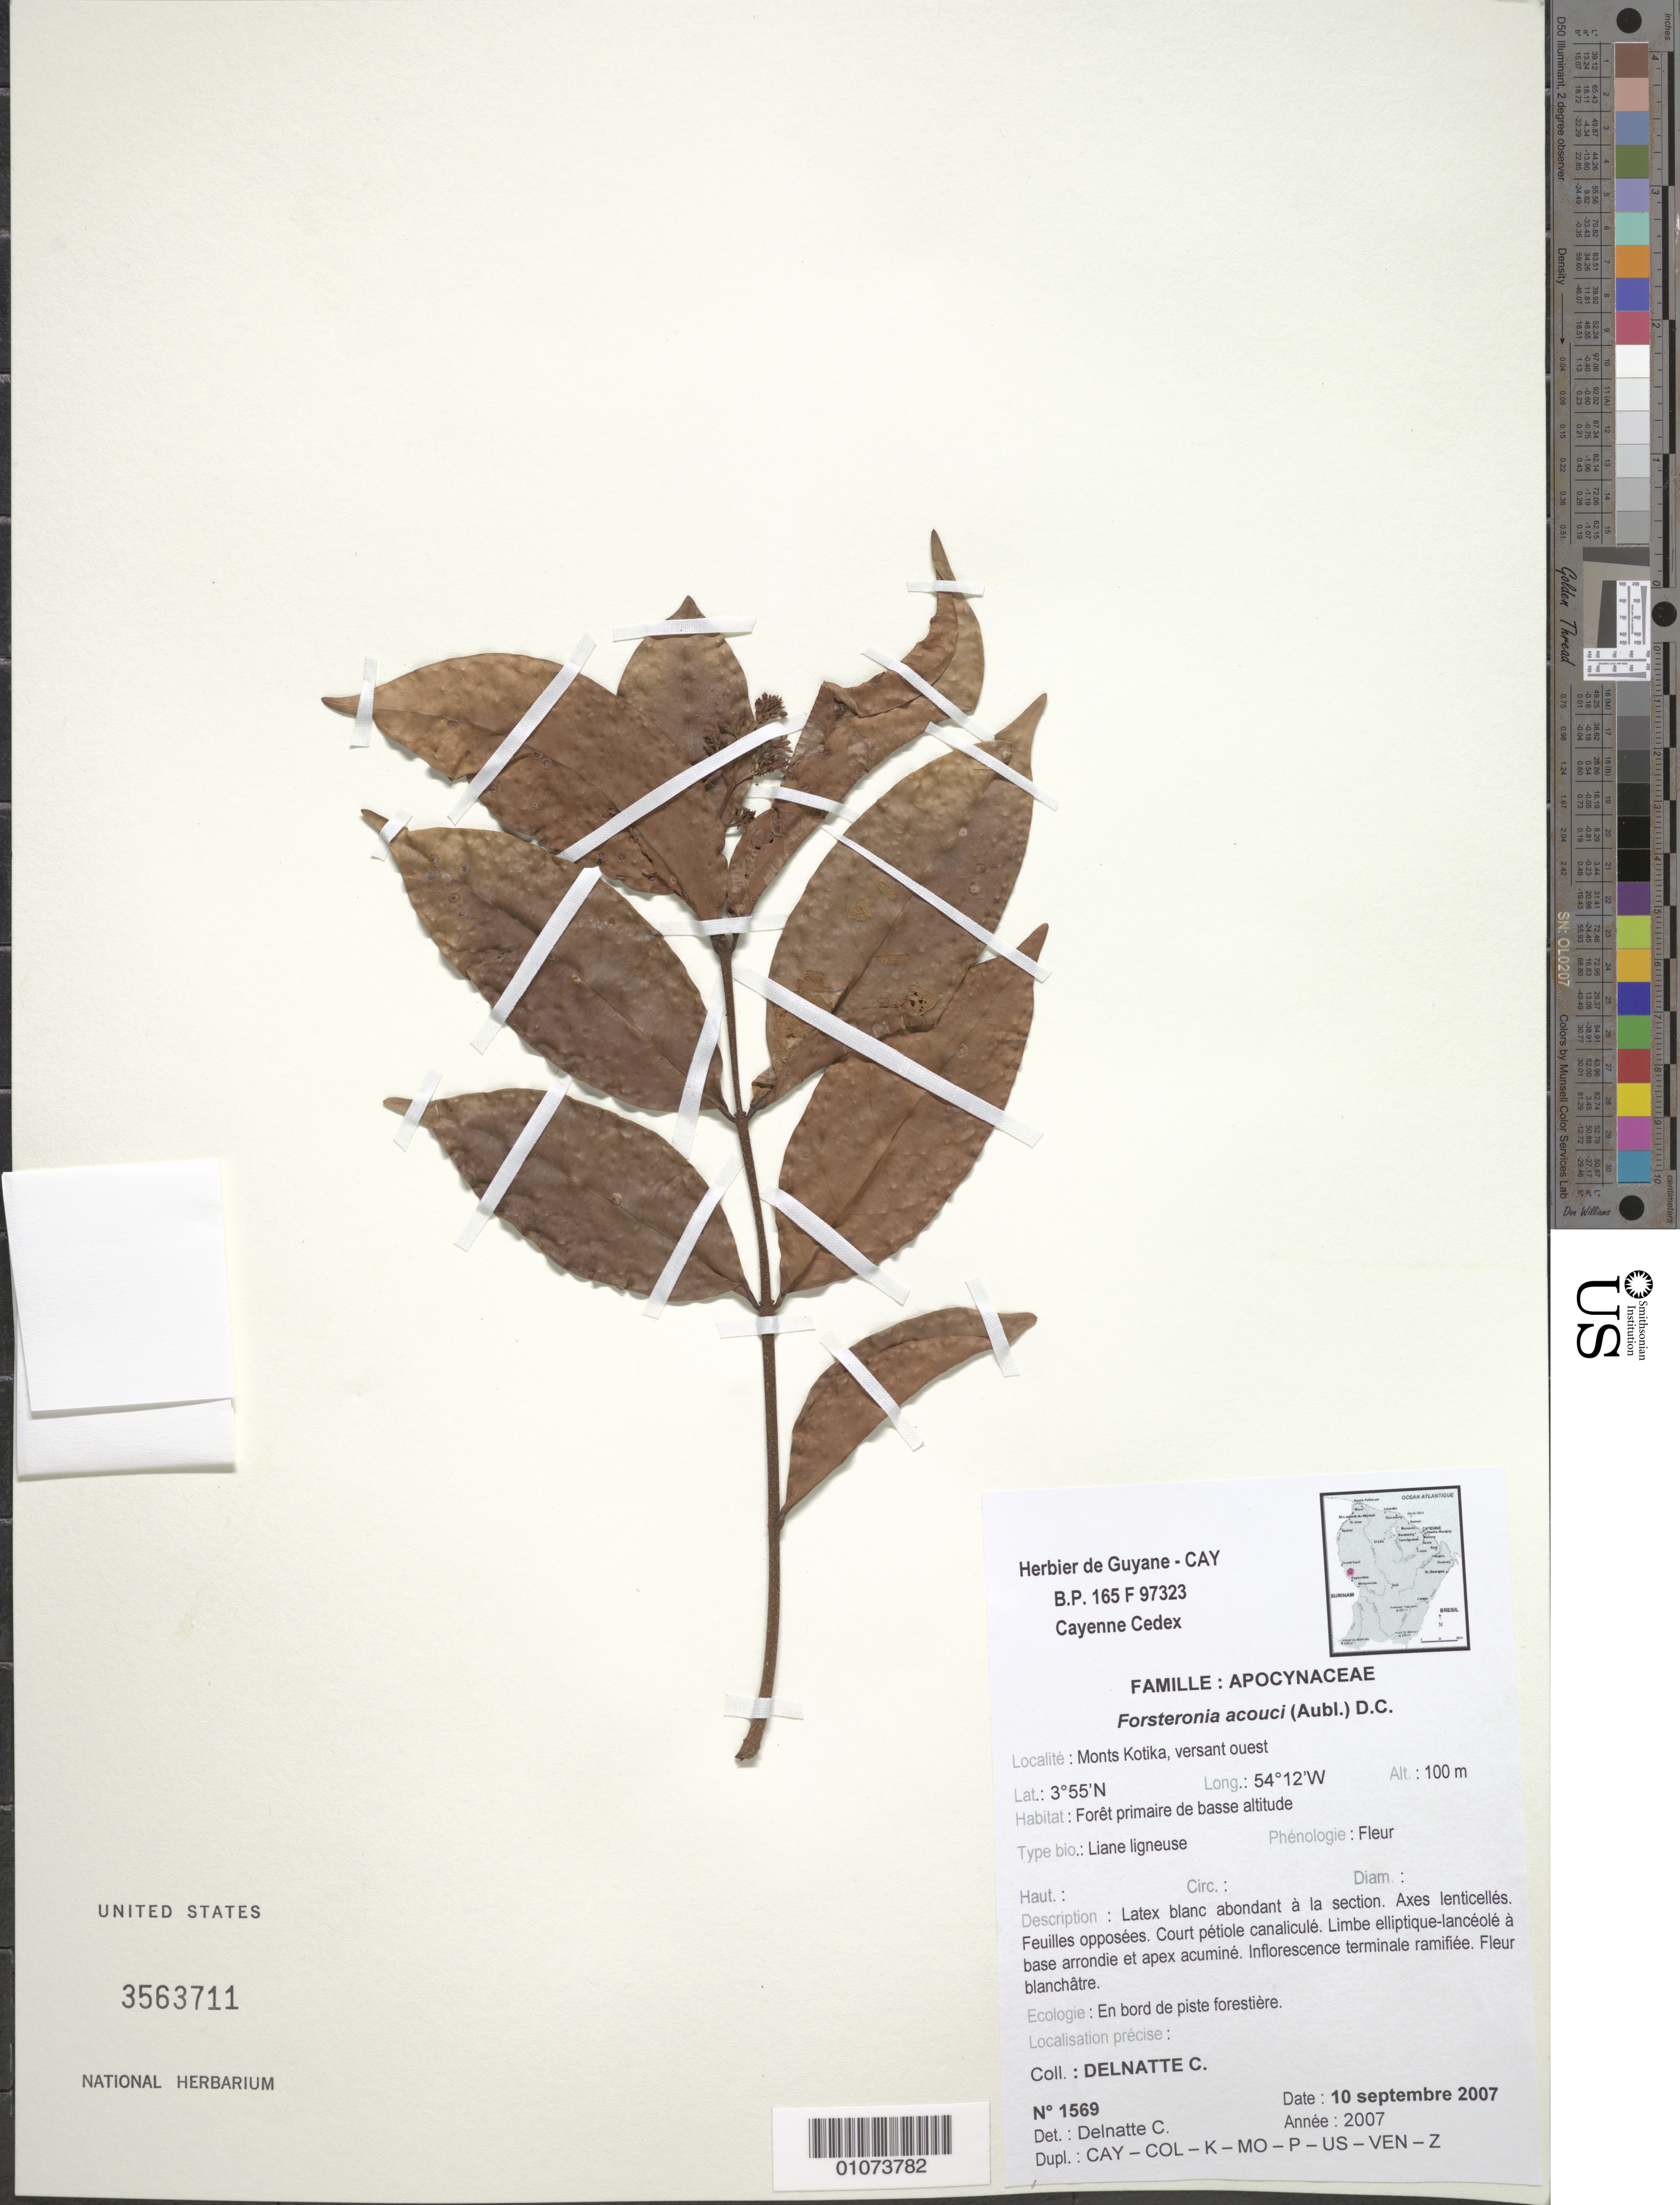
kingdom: Plantae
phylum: Tracheophyta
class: Magnoliopsida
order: Gentianales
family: Apocynaceae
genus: Forsteronia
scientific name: Forsteronia acouci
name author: (Aubl.) A. DC.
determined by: Delnatte, C.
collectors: C. Delnatte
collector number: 1569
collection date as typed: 10-Sep-07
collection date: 2007-09-10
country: French Guiana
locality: Monts Kotika, versant ouest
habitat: Foret primaire de basse altitude; en bord de piste forestiere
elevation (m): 100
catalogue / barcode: US 3563711